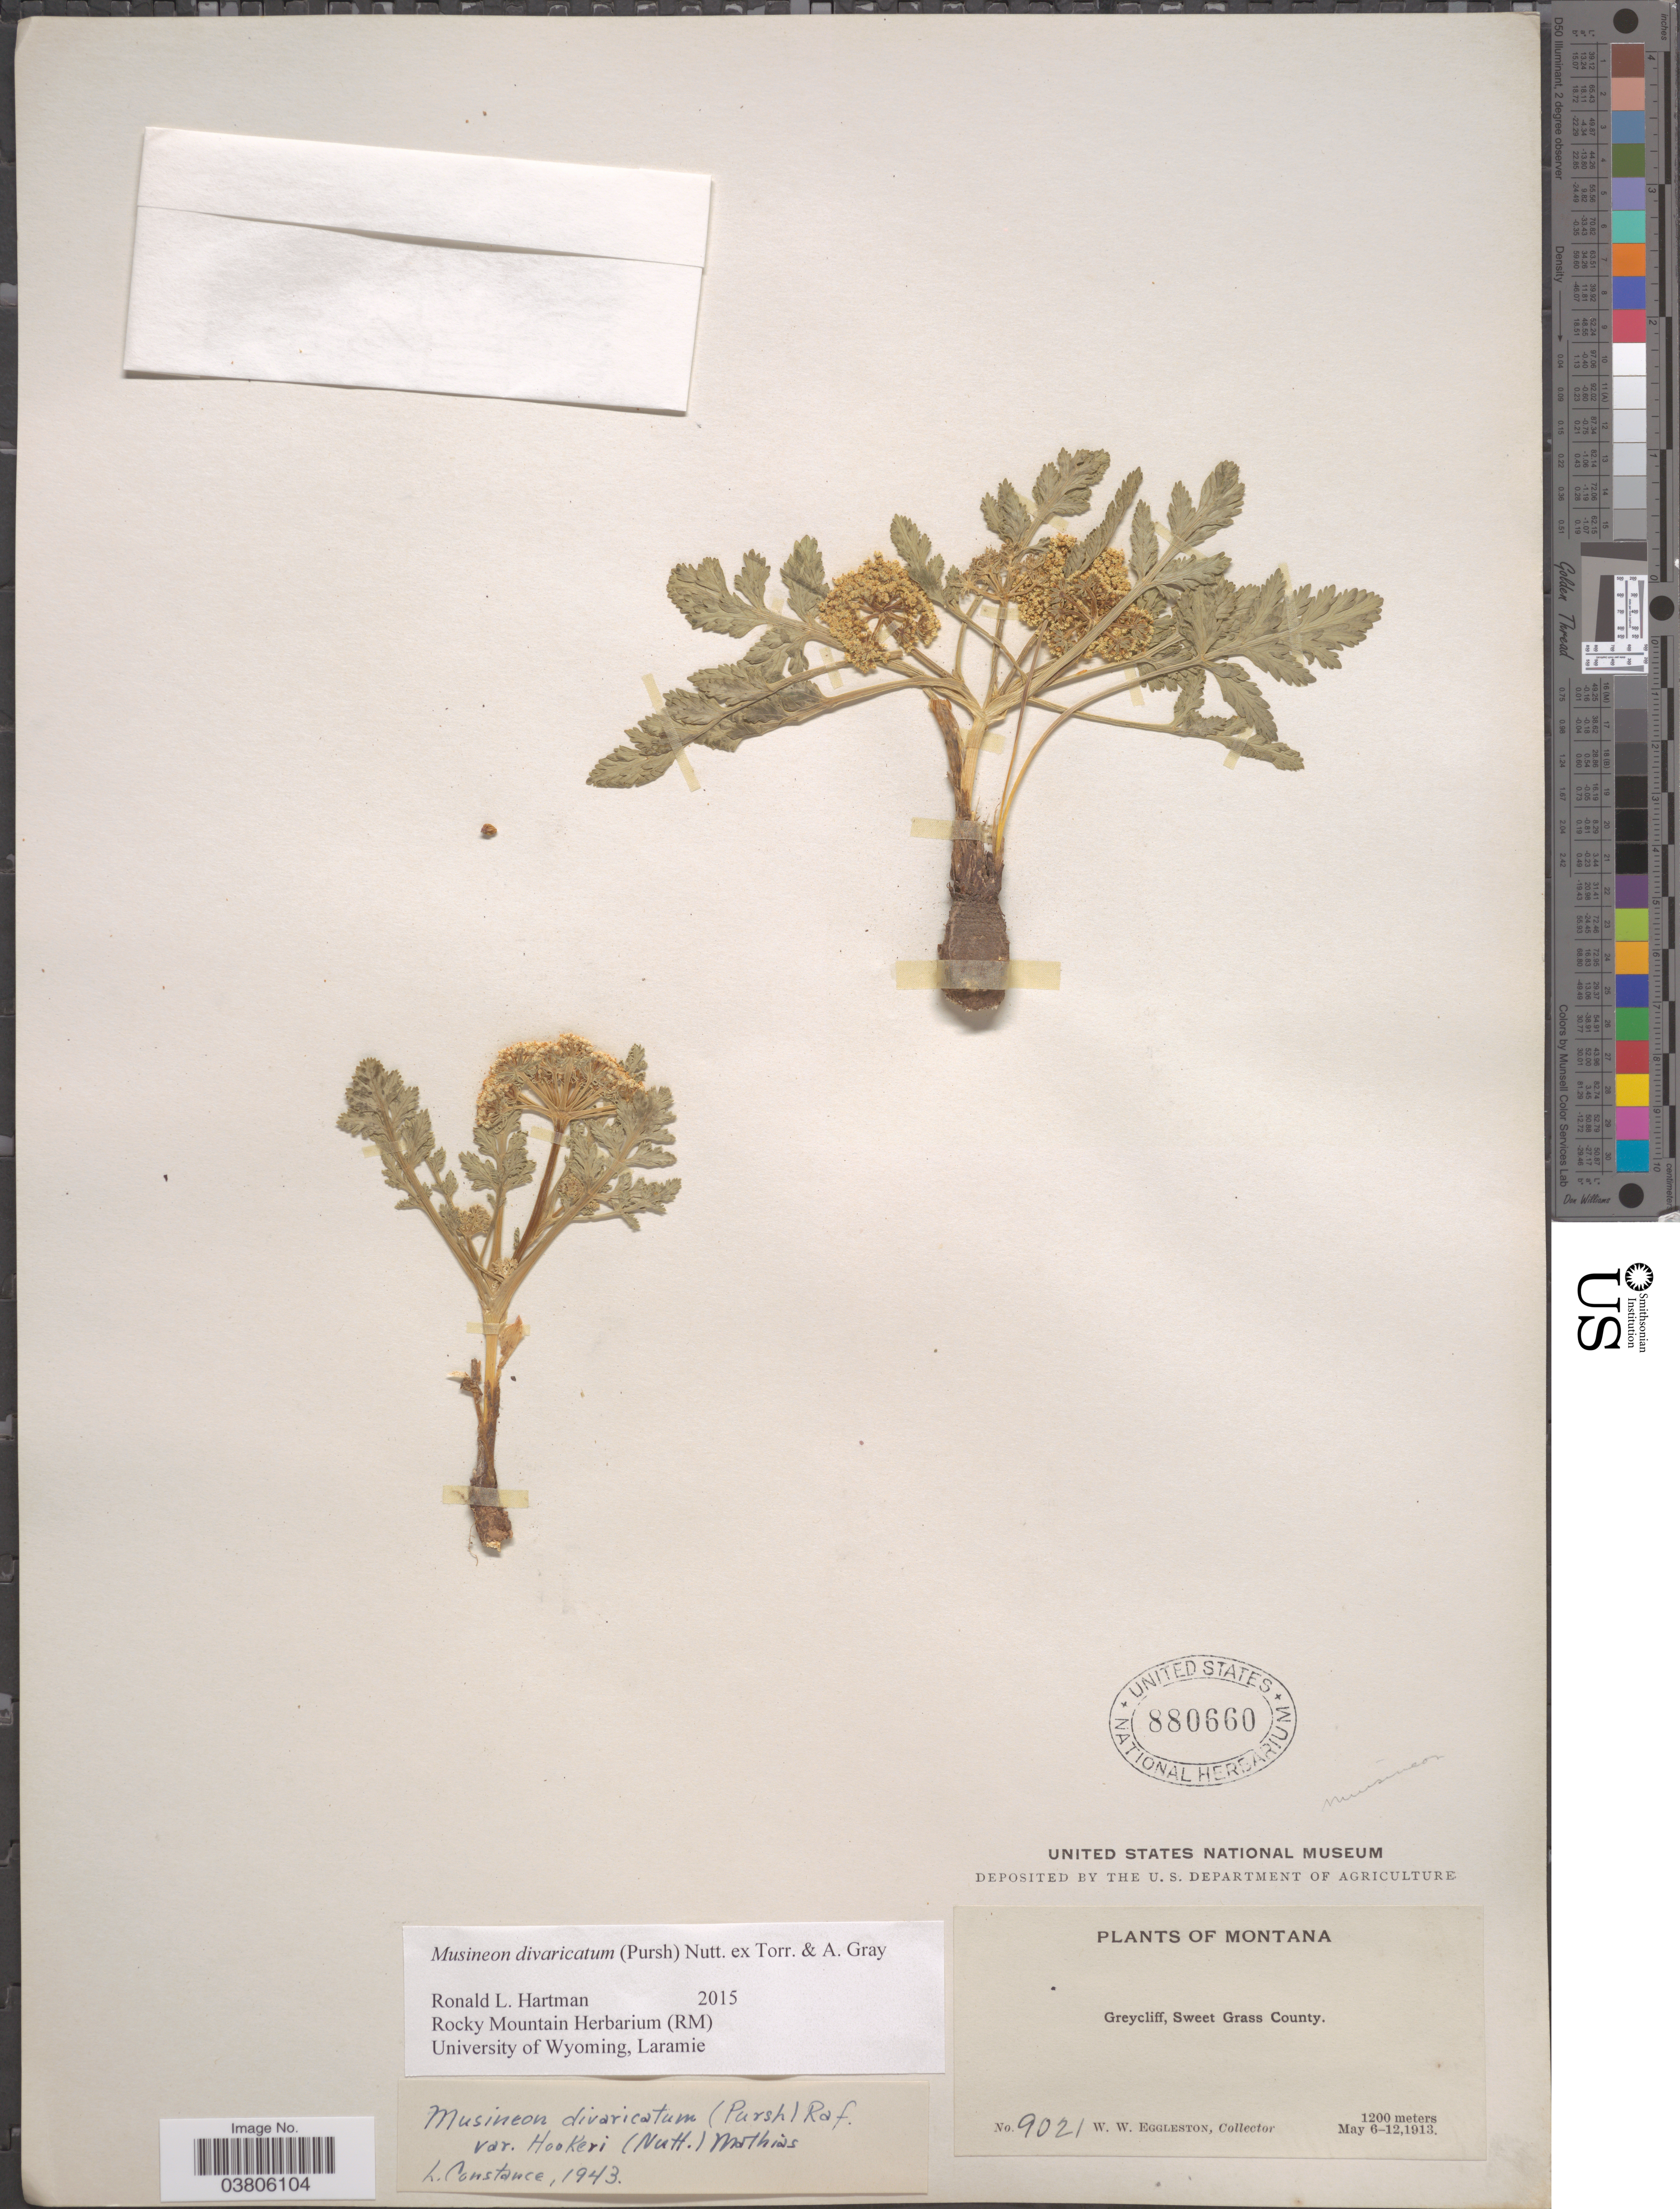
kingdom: Plantae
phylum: Tracheophyta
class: Magnoliopsida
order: Apiales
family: Apiaceae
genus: Musineon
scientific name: Musineon divaricatum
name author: (Pursh) Nutt.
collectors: W. W. Eggleston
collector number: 9021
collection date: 1913-05-06/1913-05-12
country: United States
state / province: Montana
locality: Greycliff, Sweet Grass County.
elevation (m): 1200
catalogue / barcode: US 880660